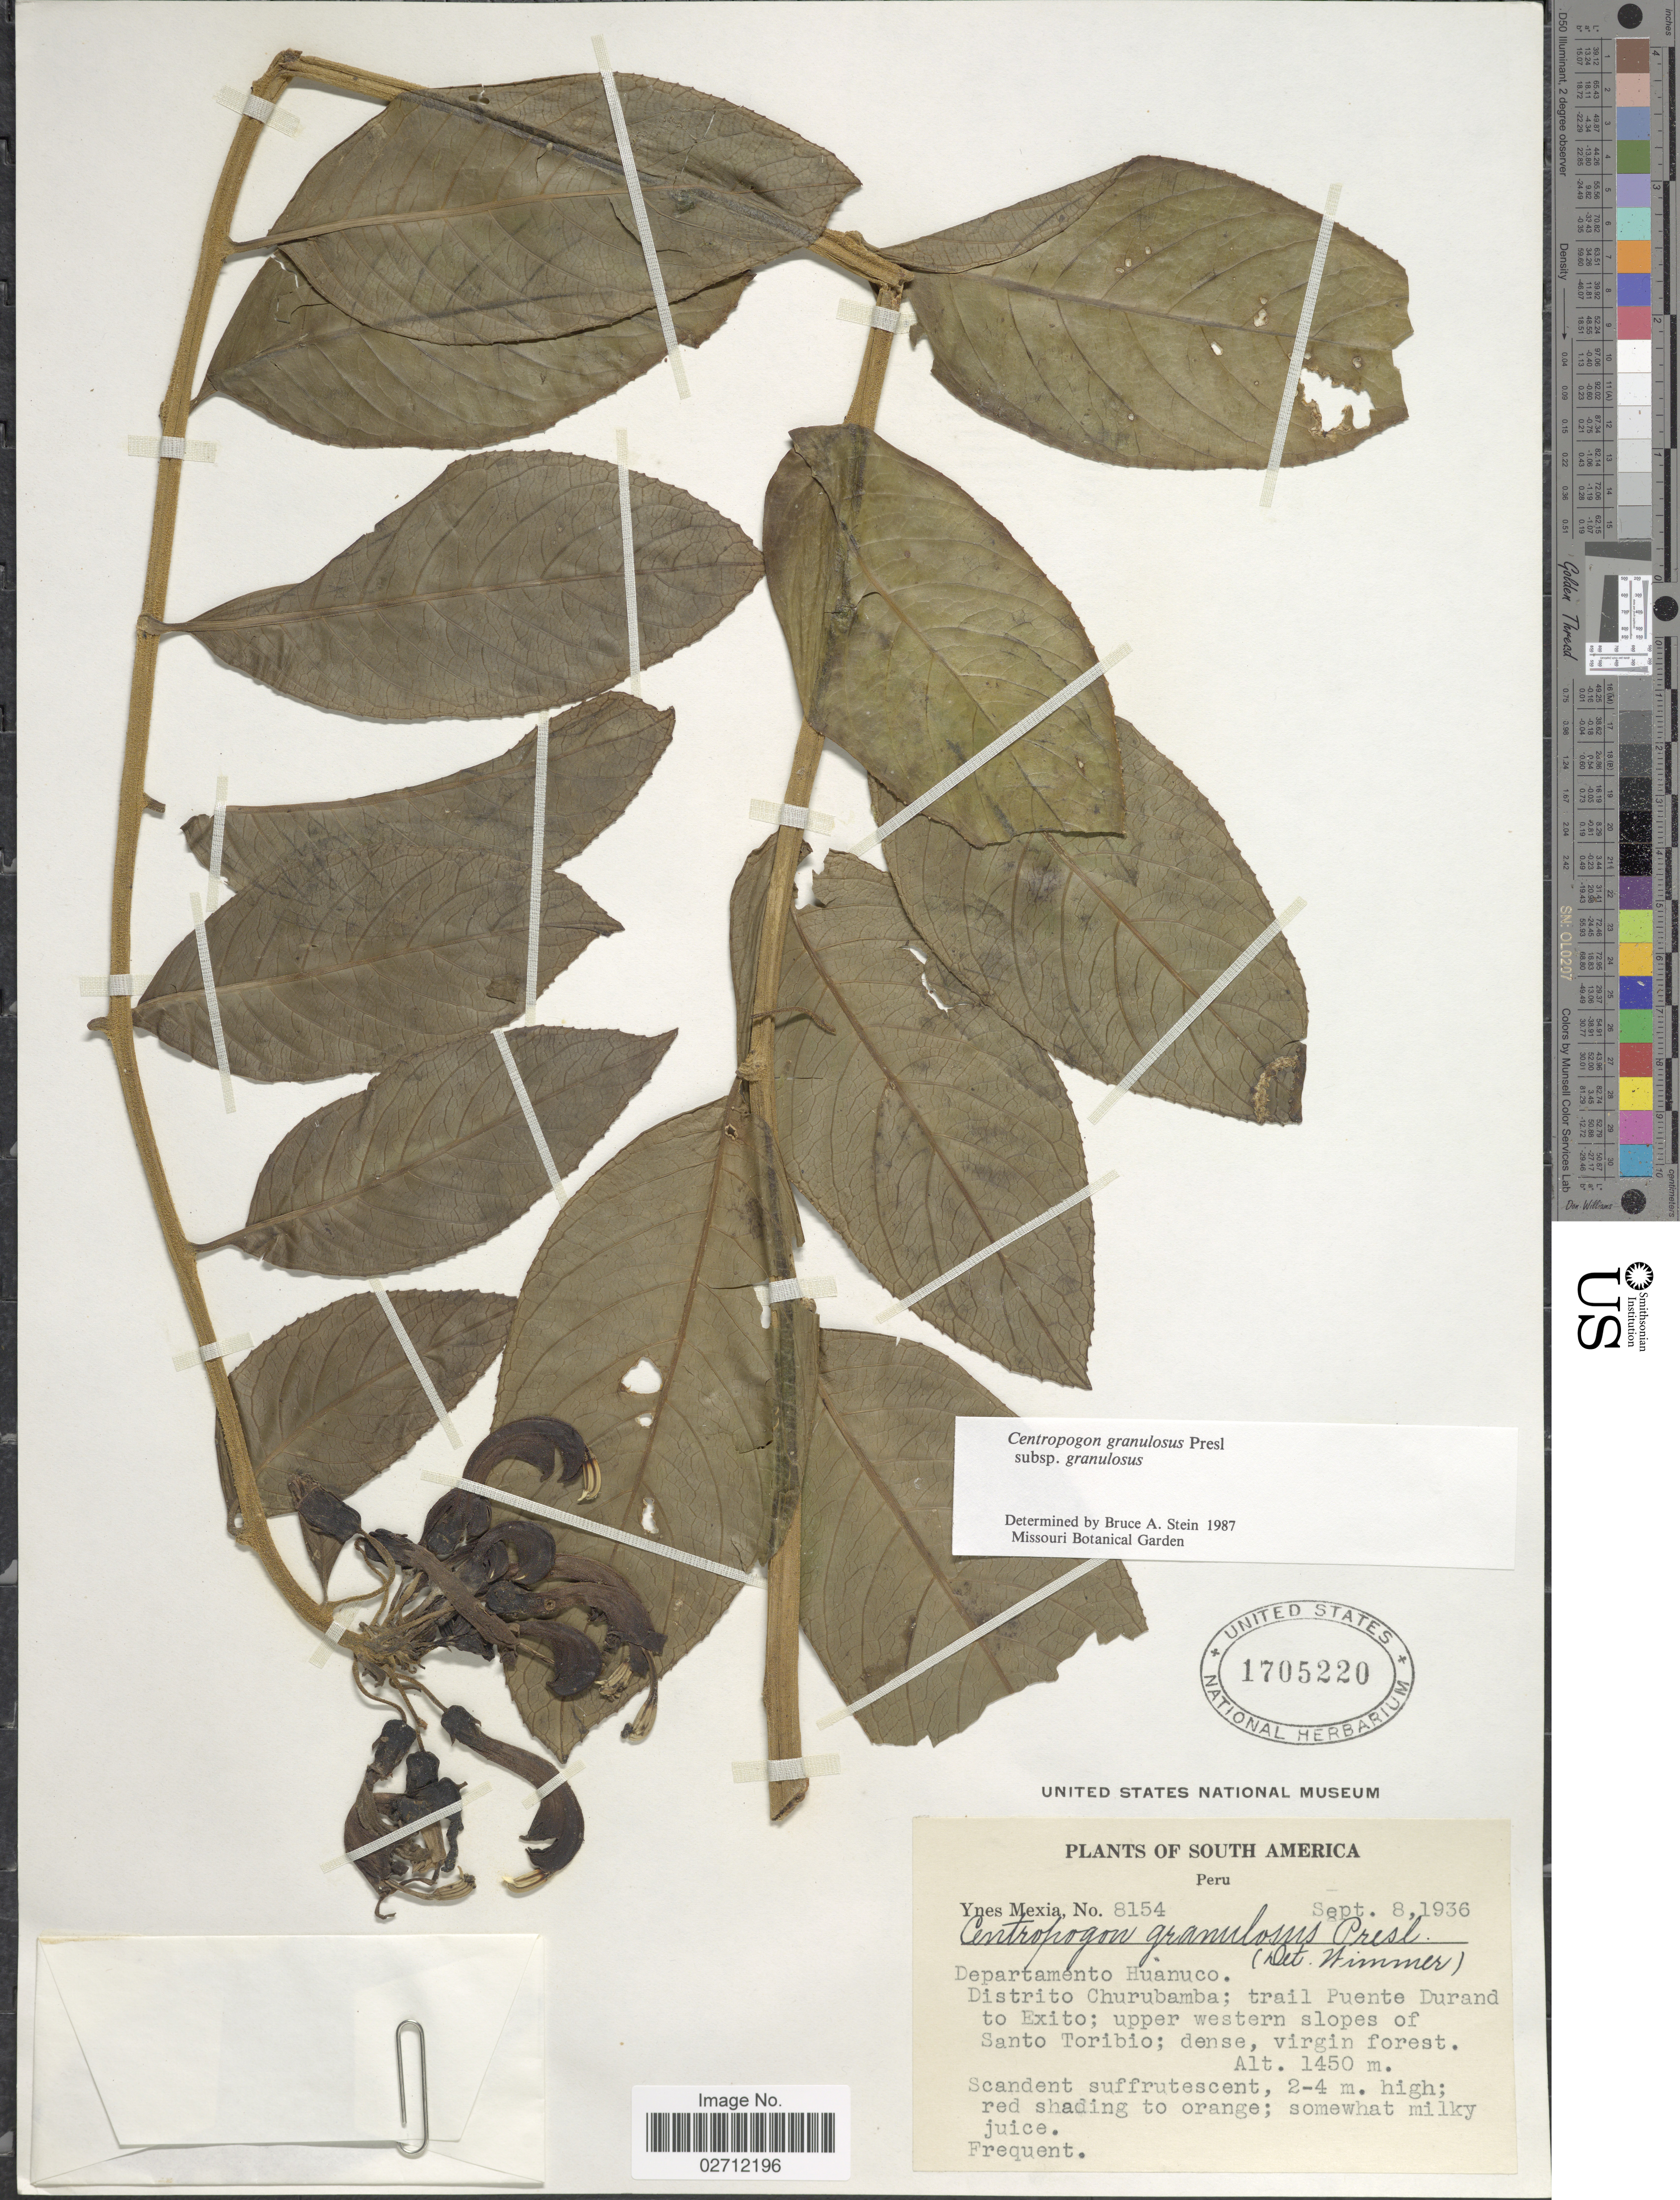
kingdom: Plantae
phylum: Tracheophyta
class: Magnoliopsida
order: Asterales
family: Campanulaceae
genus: Centropogon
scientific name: Centropogon granulosus subsp. granulosus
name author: C. Presl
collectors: Y. Mexia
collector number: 8154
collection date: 1936-09-08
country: Peru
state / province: Huánuco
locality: Distrito Churubamba; trail Puente Durand to Exito; upper western slopes of Santo Toribio.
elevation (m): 1450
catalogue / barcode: US 1705220